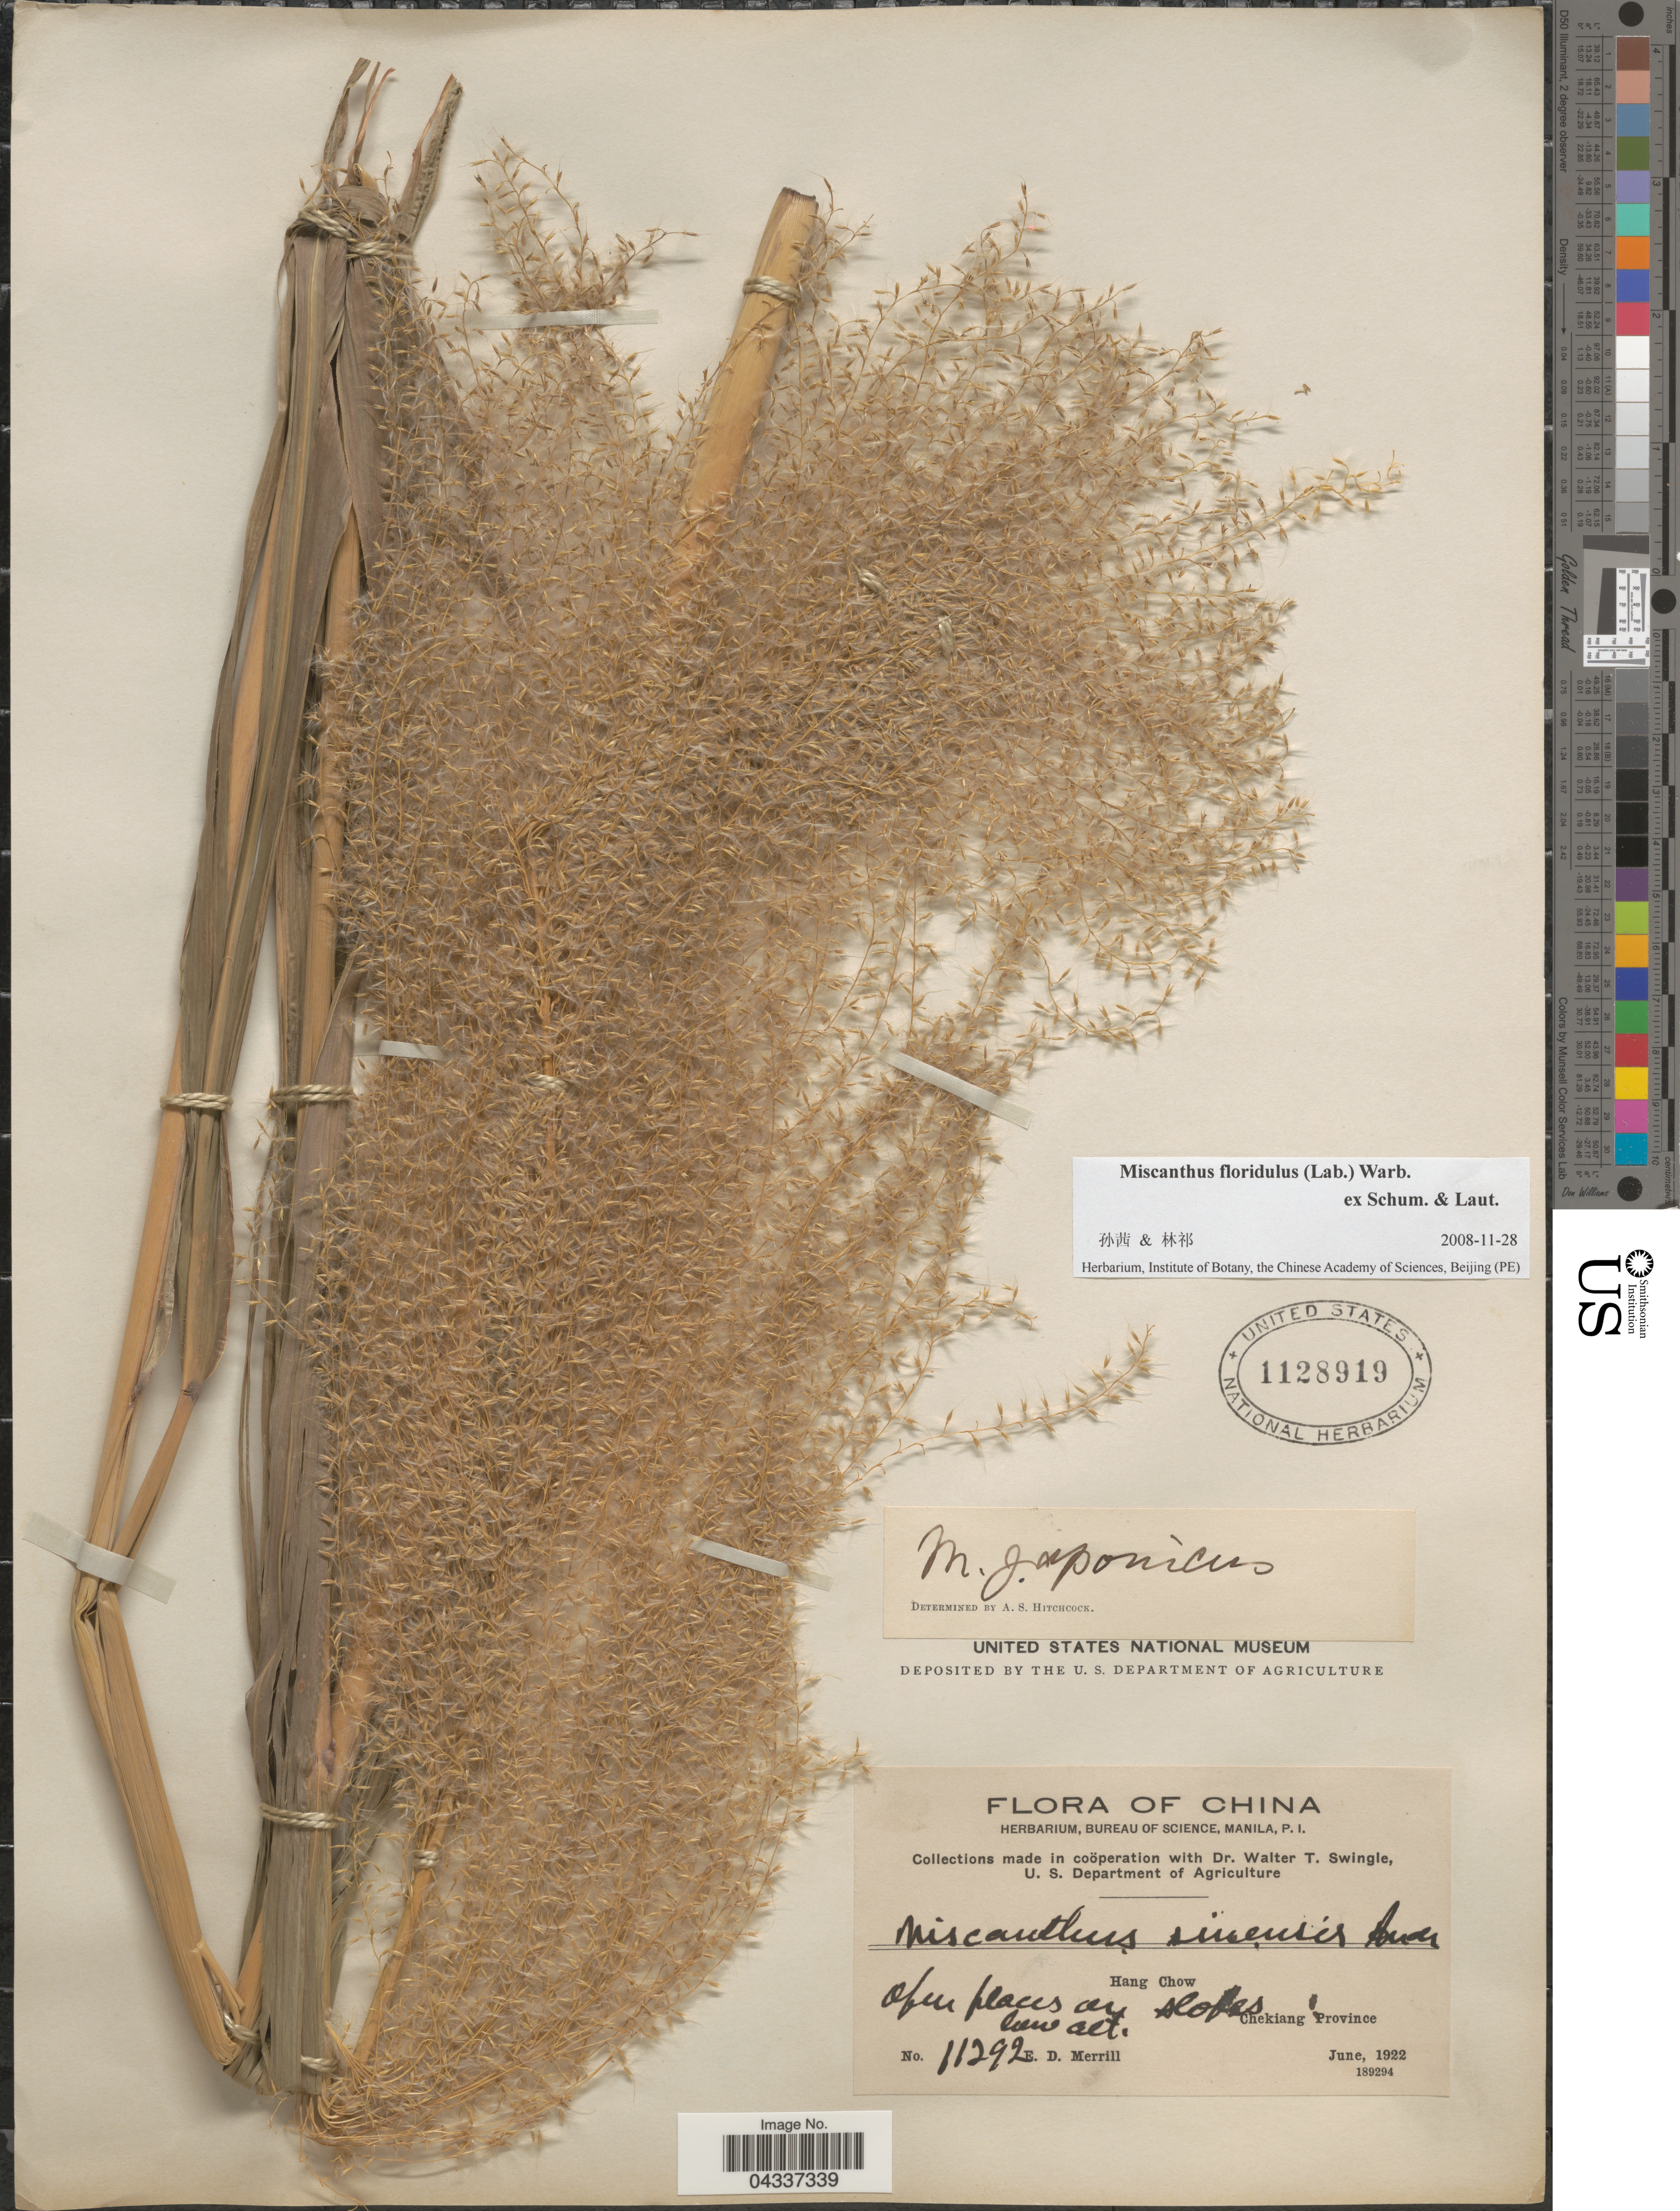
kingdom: Plantae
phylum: Tracheophyta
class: Liliopsida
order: Poales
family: Poaceae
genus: Miscanthus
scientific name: Miscanthus floridulus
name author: (Labill.) Warb.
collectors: E. D. Merrill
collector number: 11292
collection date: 1922-06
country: China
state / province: Zhejiang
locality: Hang Chow. Chekiang Province.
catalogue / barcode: US 1128919